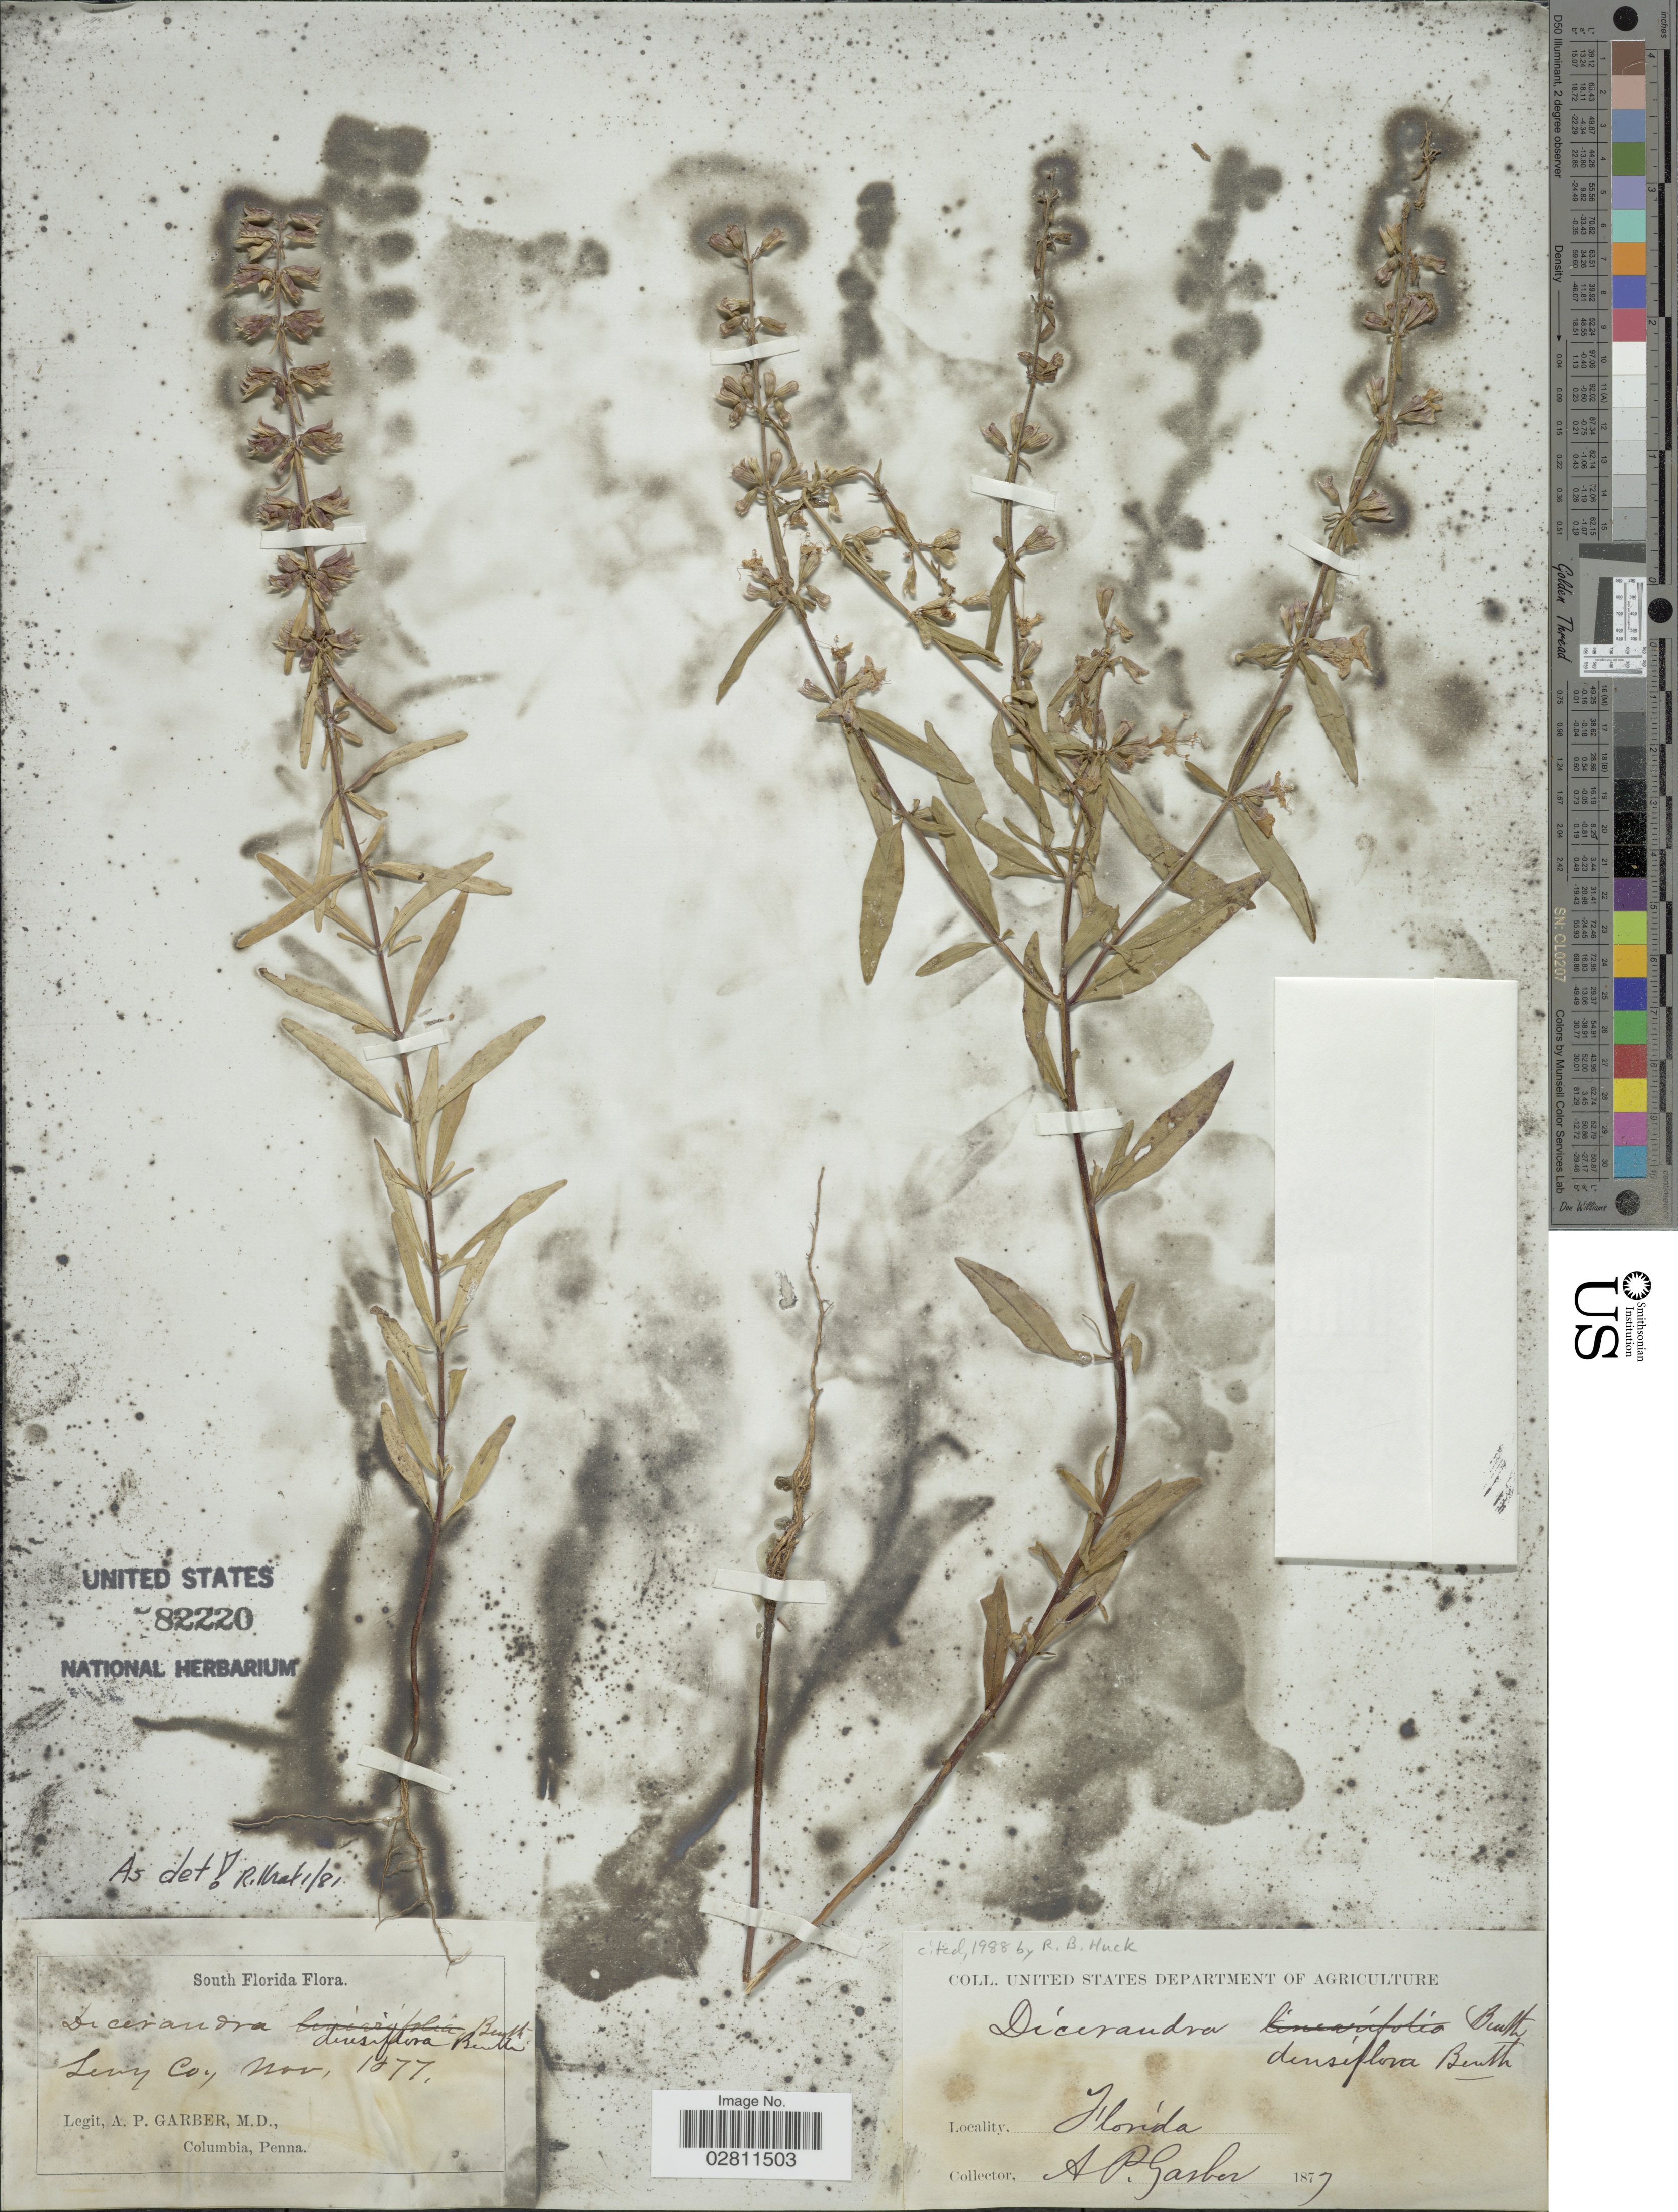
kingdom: Plantae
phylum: Tracheophyta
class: Magnoliopsida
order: Lamiales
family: Lamiaceae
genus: Dicerandra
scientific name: Dicerandra densiflora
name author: Benth.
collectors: A. P. Garber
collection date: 1877-11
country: United States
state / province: Florida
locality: South Florida. Levy Co.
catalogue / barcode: US 82220